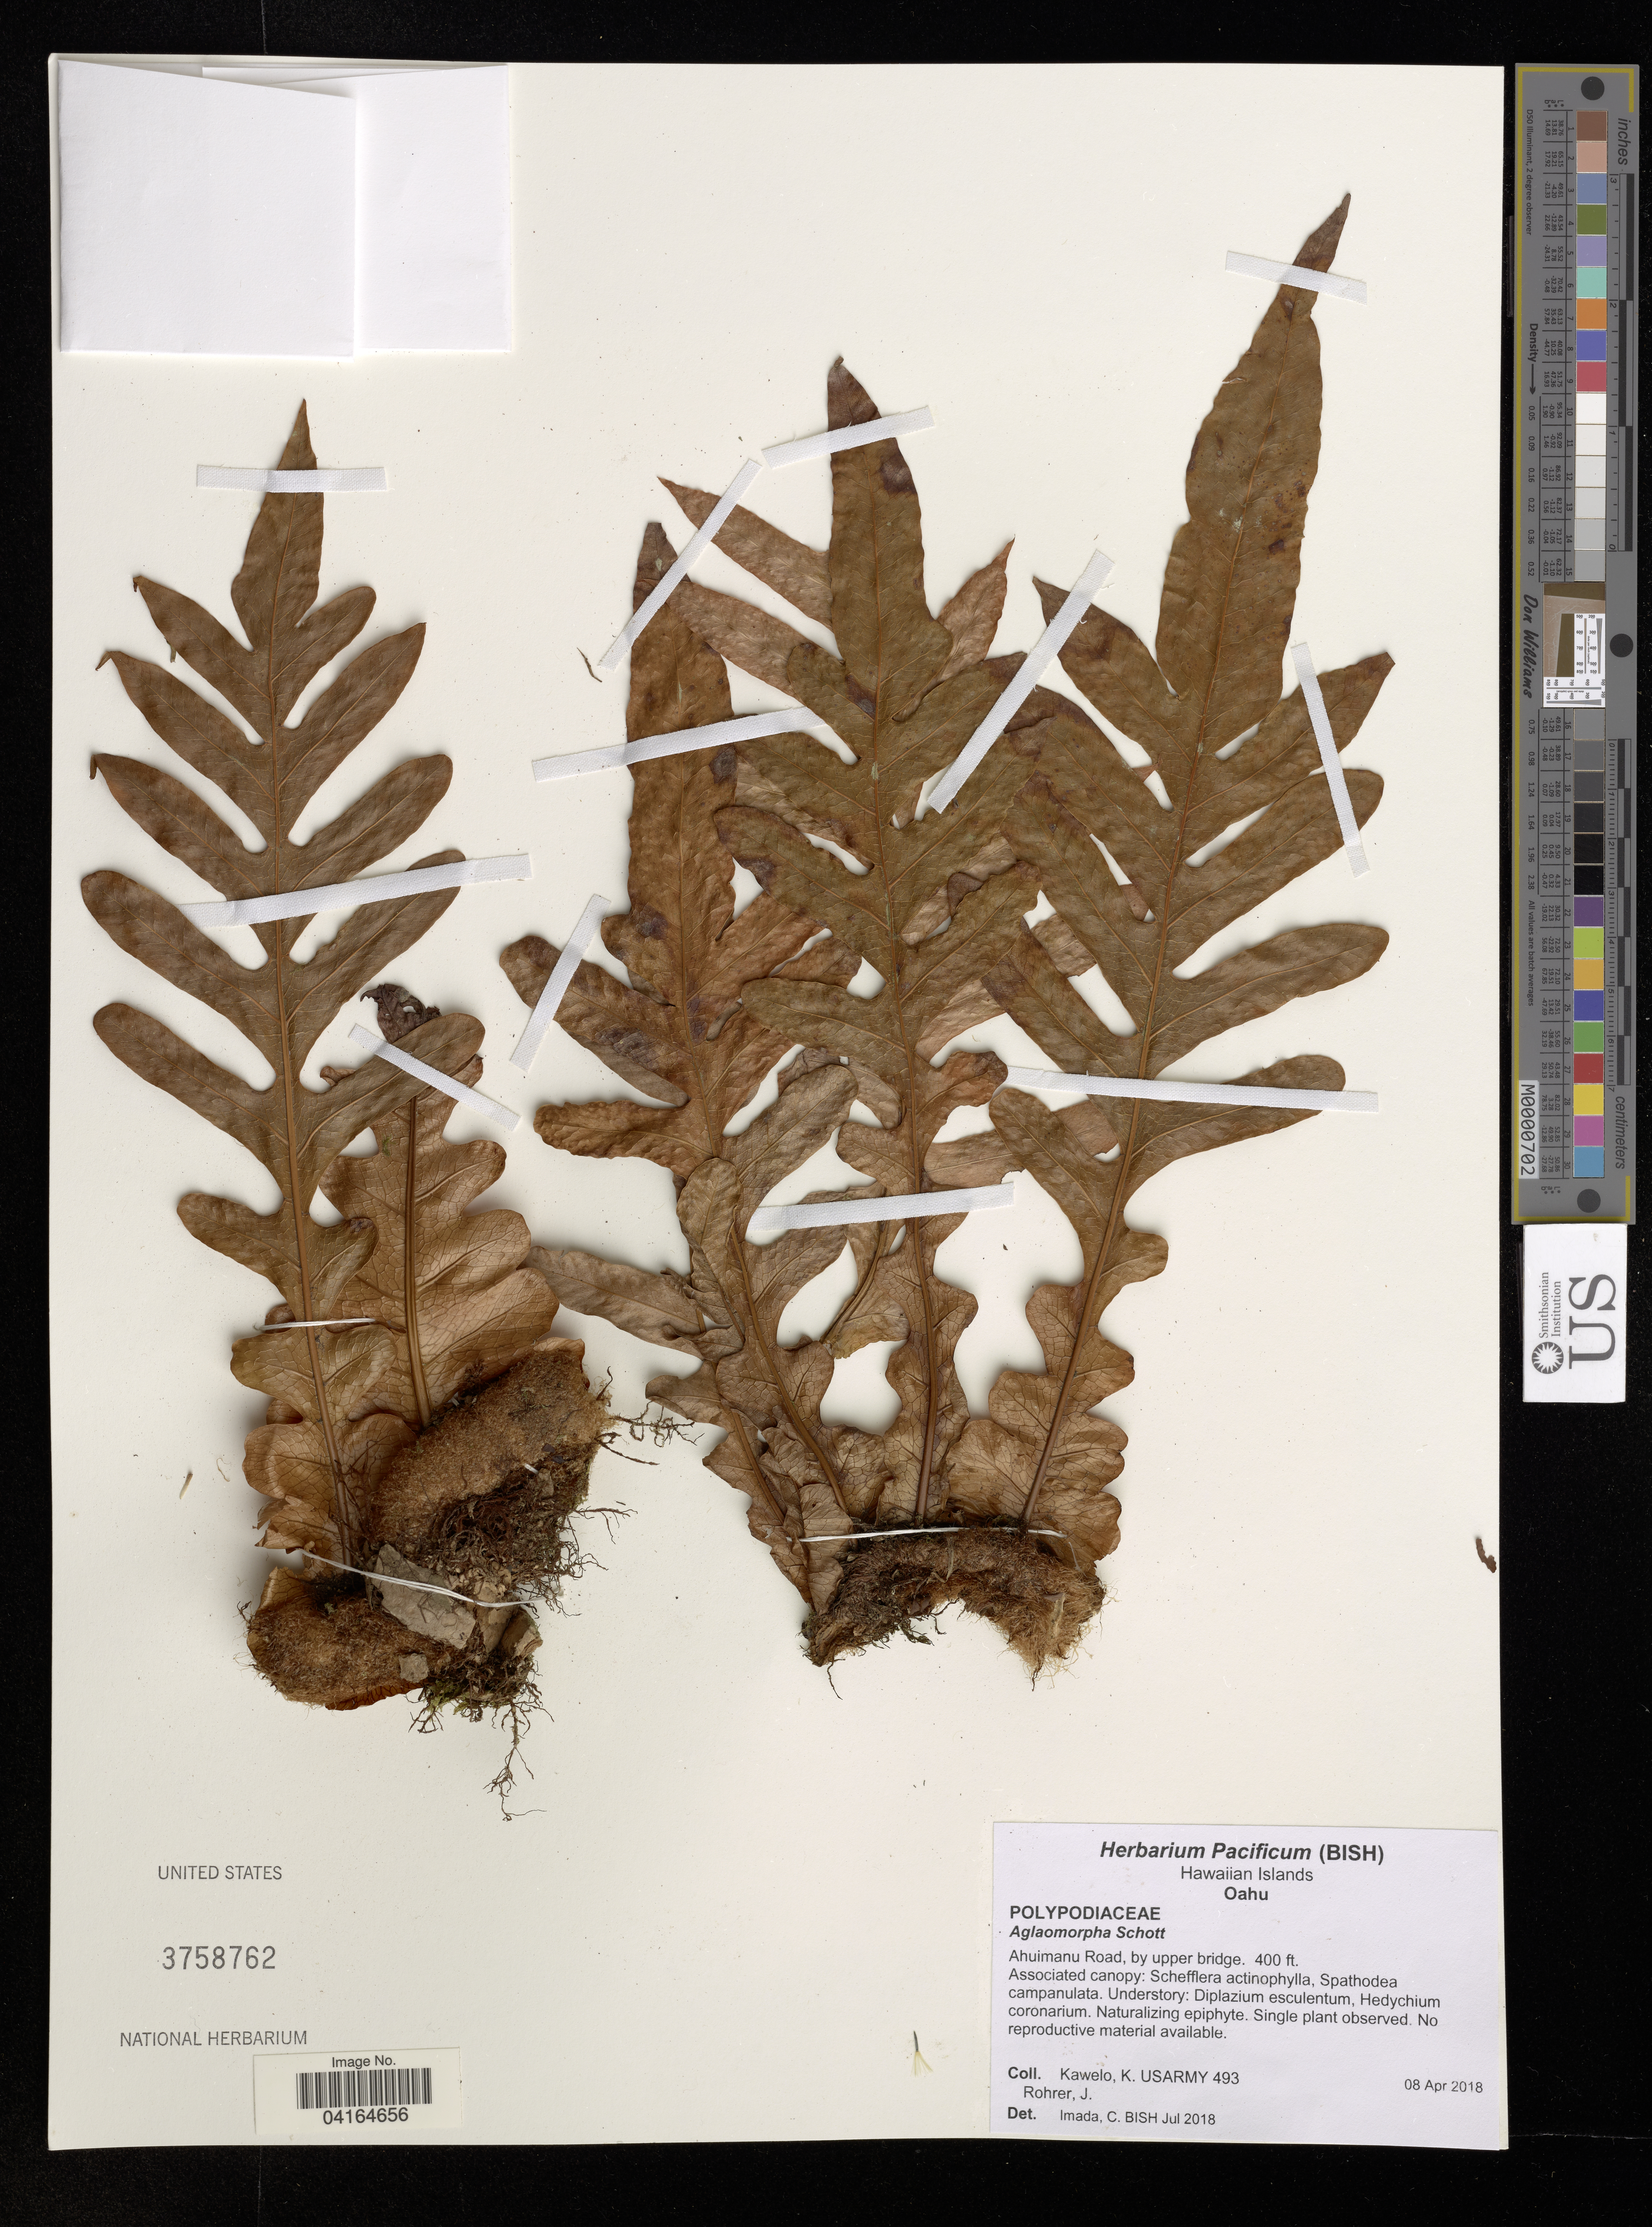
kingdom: Plantae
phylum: Tracheophyta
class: Polypodiopsida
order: Polypodiales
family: Polypodiaceae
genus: Aglaomorpha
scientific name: Aglaomorpha sp.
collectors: K. Kawelo & J. Rohrer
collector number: USARMY 493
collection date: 2018-04-08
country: United States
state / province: Hawaii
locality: Hawaiian Islands. Oahu. Ahuimanu Road, by upper bridge. 400 ft.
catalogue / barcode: US 3758762